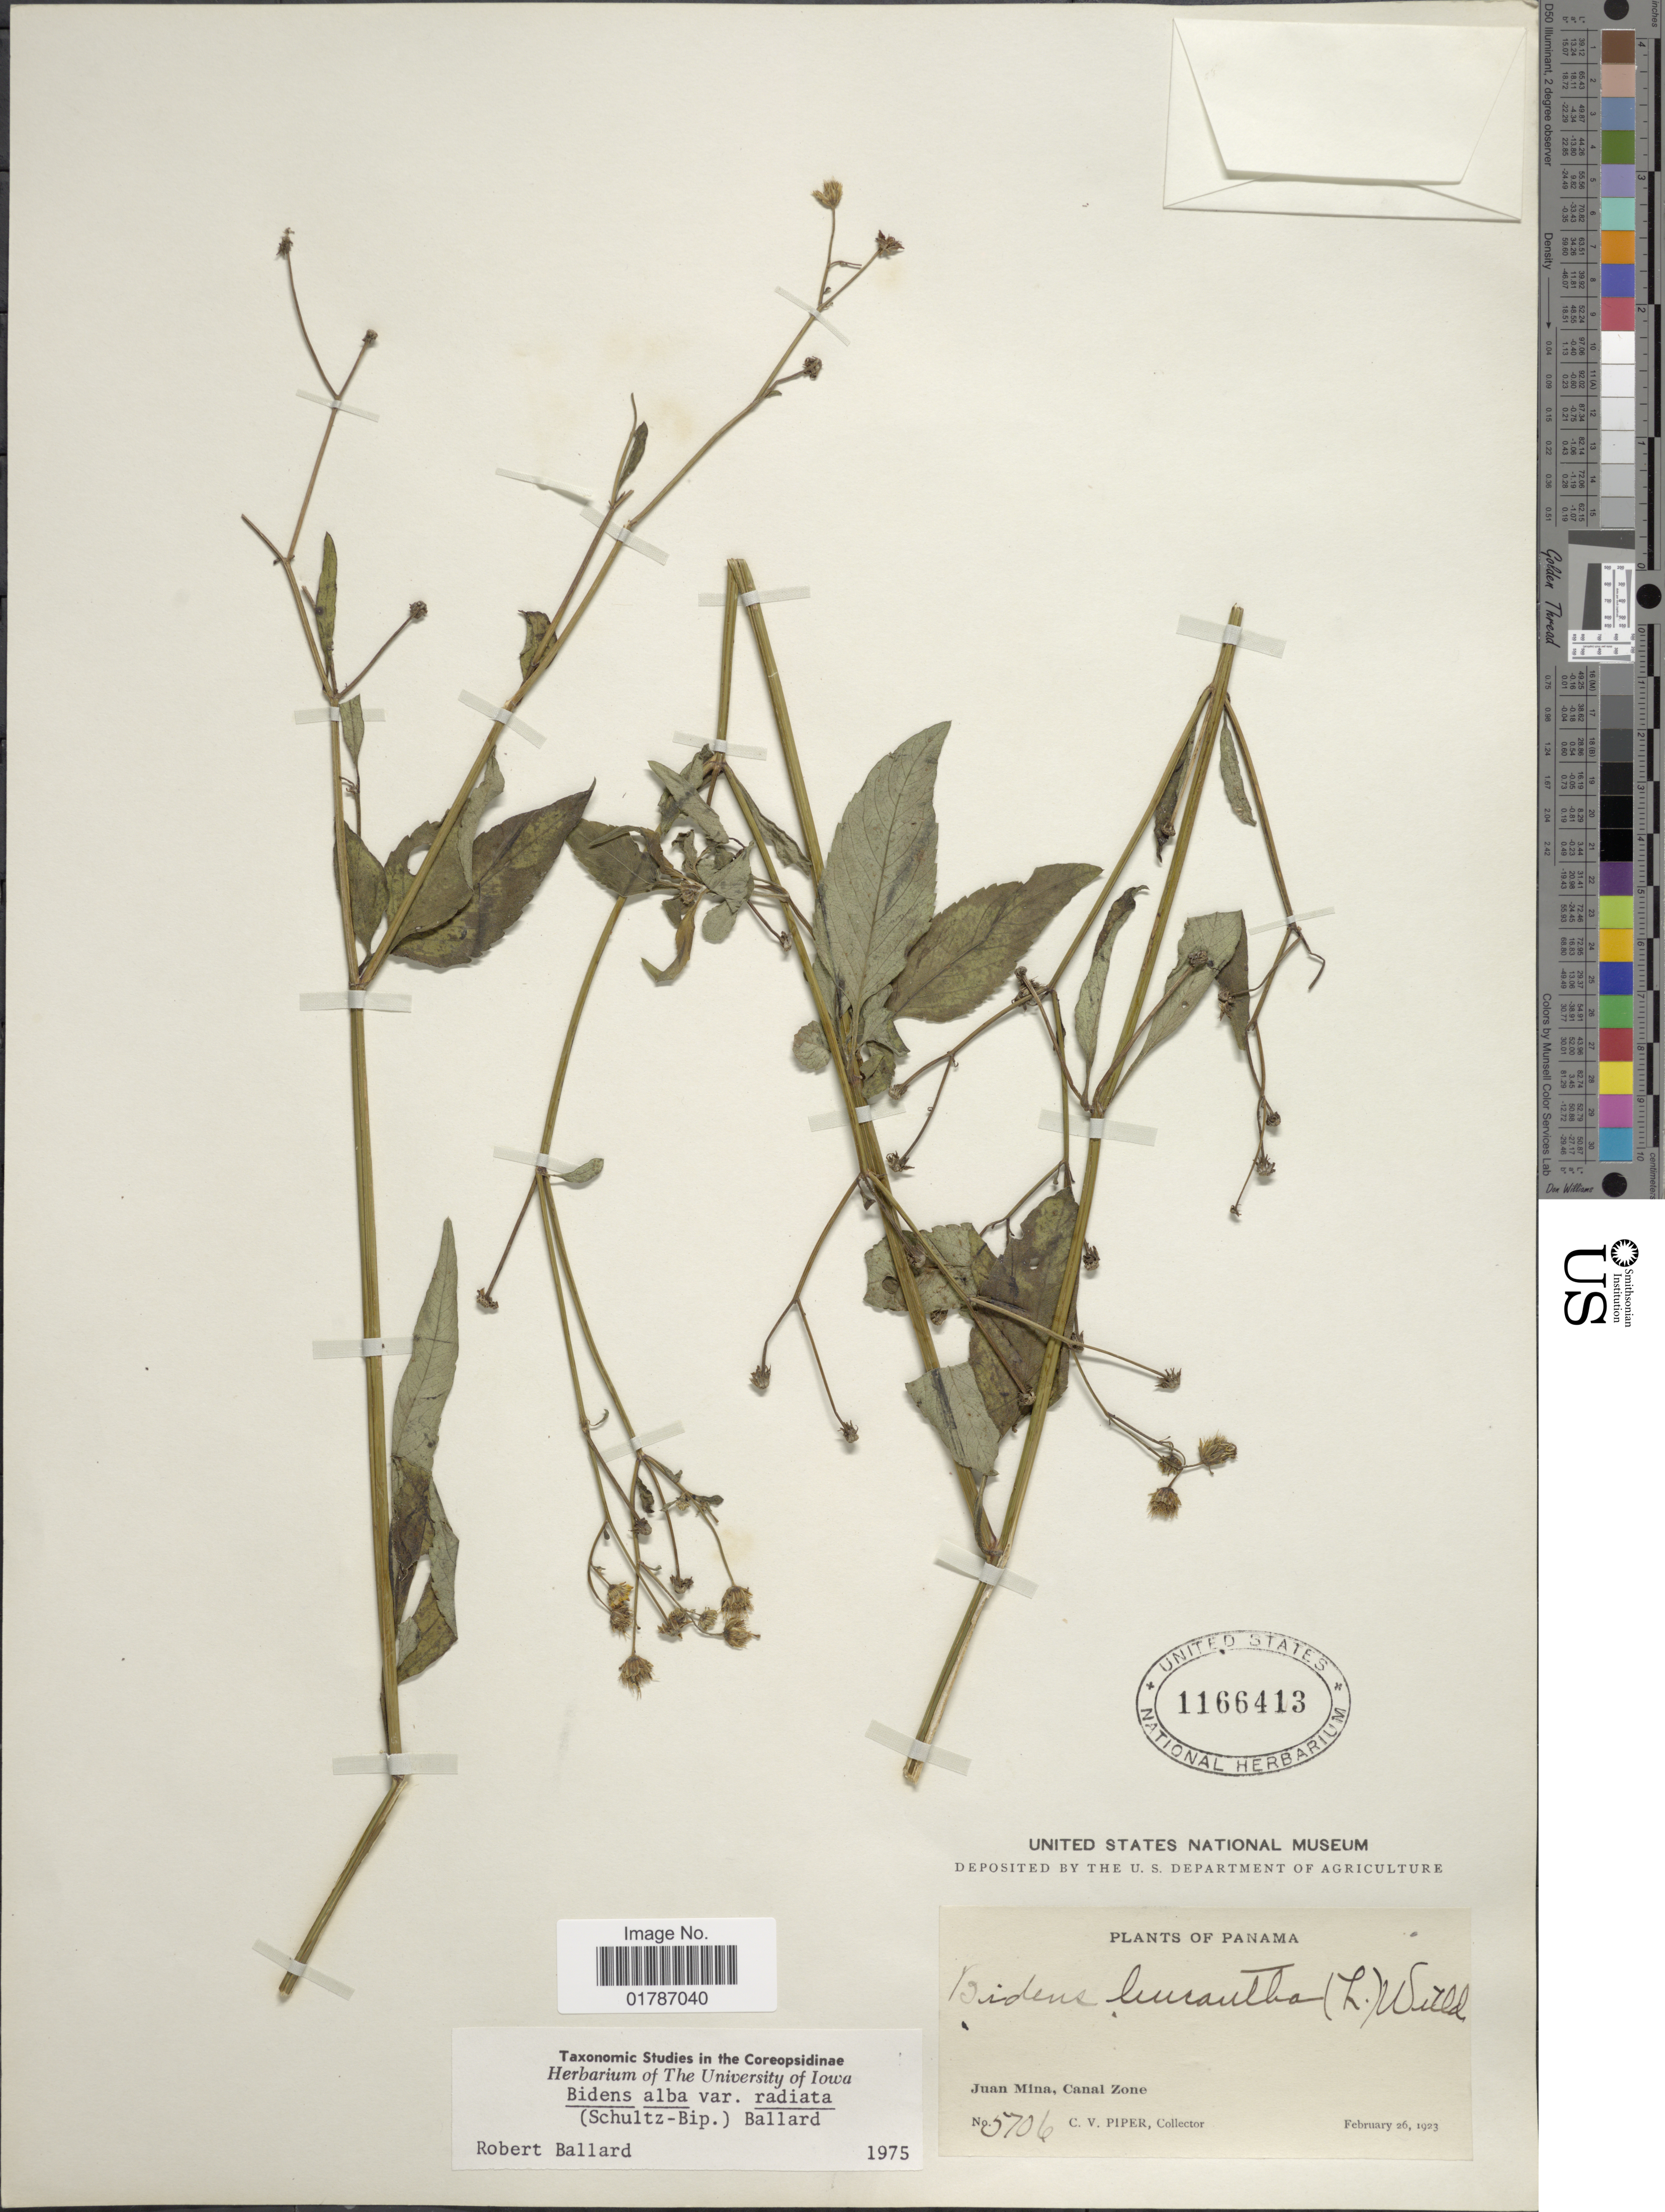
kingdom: Plantae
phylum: Tracheophyta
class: Magnoliopsida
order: Asterales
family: Asteraceae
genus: Bidens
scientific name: Bidens alba var. radiata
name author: (Sch. Bip.) R.E. Ballard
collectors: C. V. Piper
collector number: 5706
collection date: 1923-02-26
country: Panama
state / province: Colón / Panamá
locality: Juan Mina, Canal Zone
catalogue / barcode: US 1166413